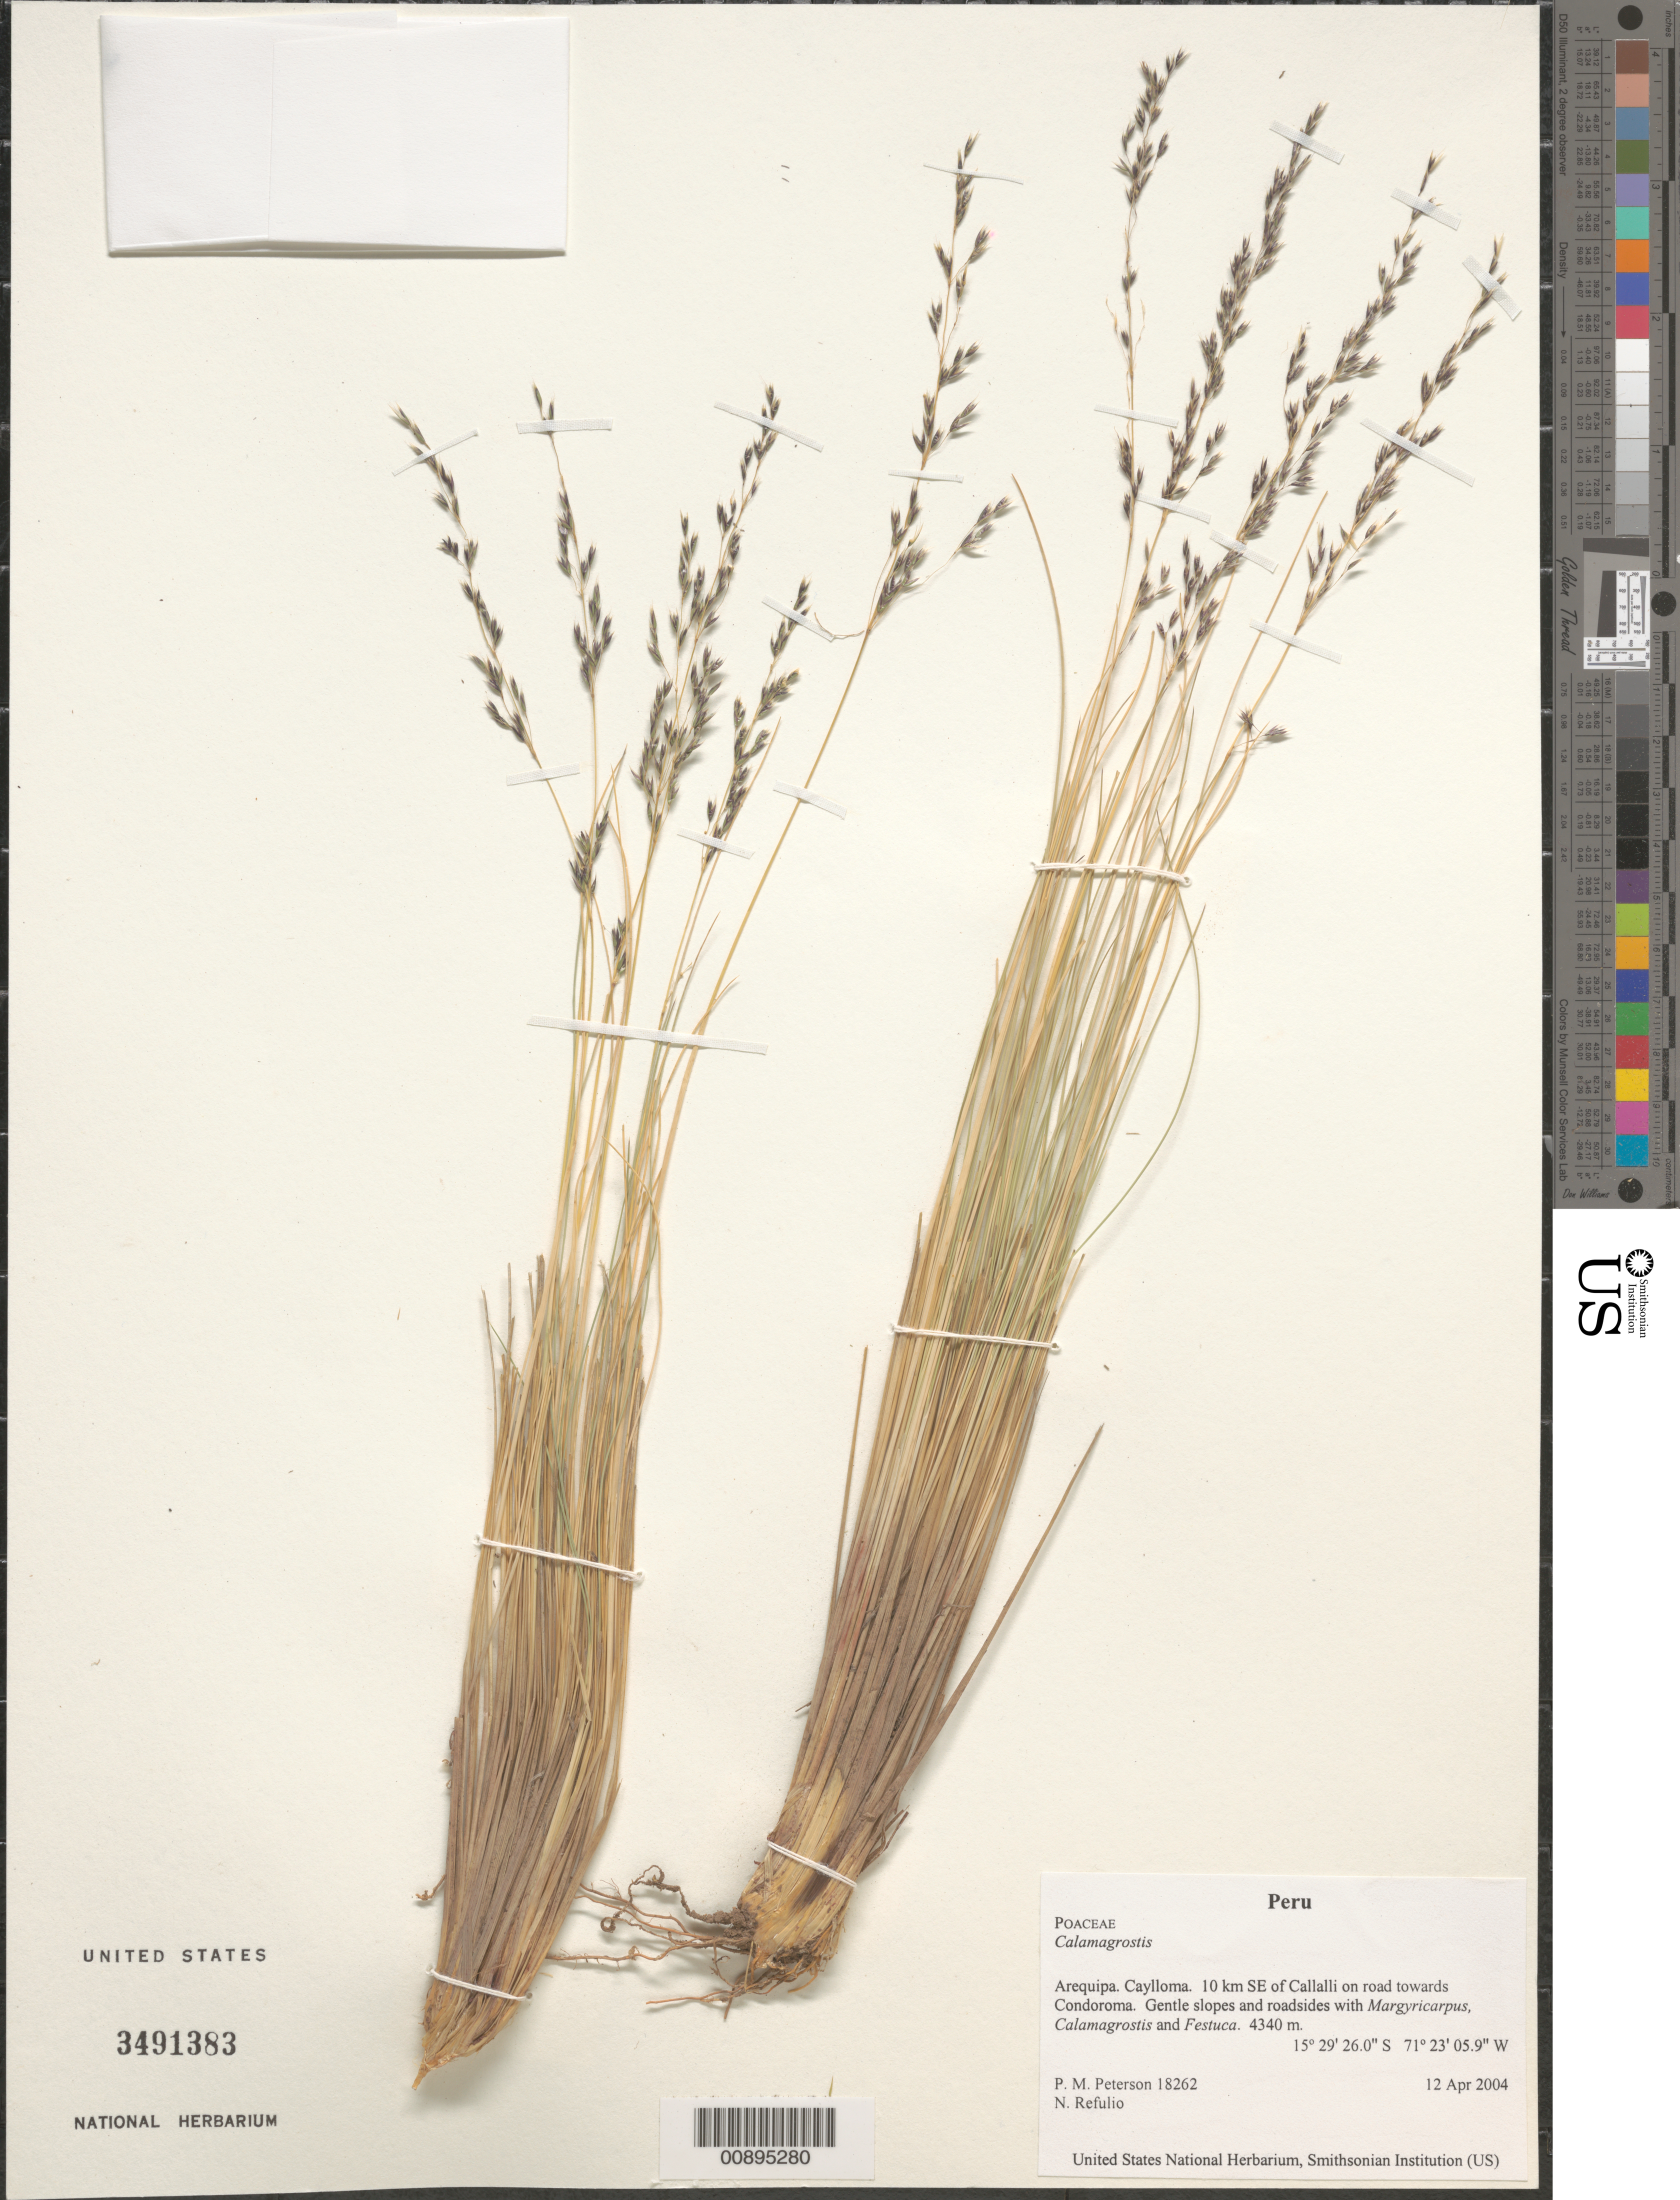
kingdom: Plantae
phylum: Tracheophyta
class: Liliopsida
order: Poales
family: Poaceae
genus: Calamagrostis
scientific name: Calamagrostis sp.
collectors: P. M. Peterson & N. Refulio-Rodríguez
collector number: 18262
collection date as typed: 12 Apr 2004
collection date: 2004-04-12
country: Peru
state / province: Arequipa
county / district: Caylloma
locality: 10 km SE of Callalli on road towards Condoroma. Gentle slopes and roadsides with Margyricarpus, Calamagrostis and Festuca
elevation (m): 4340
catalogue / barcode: US 3491383